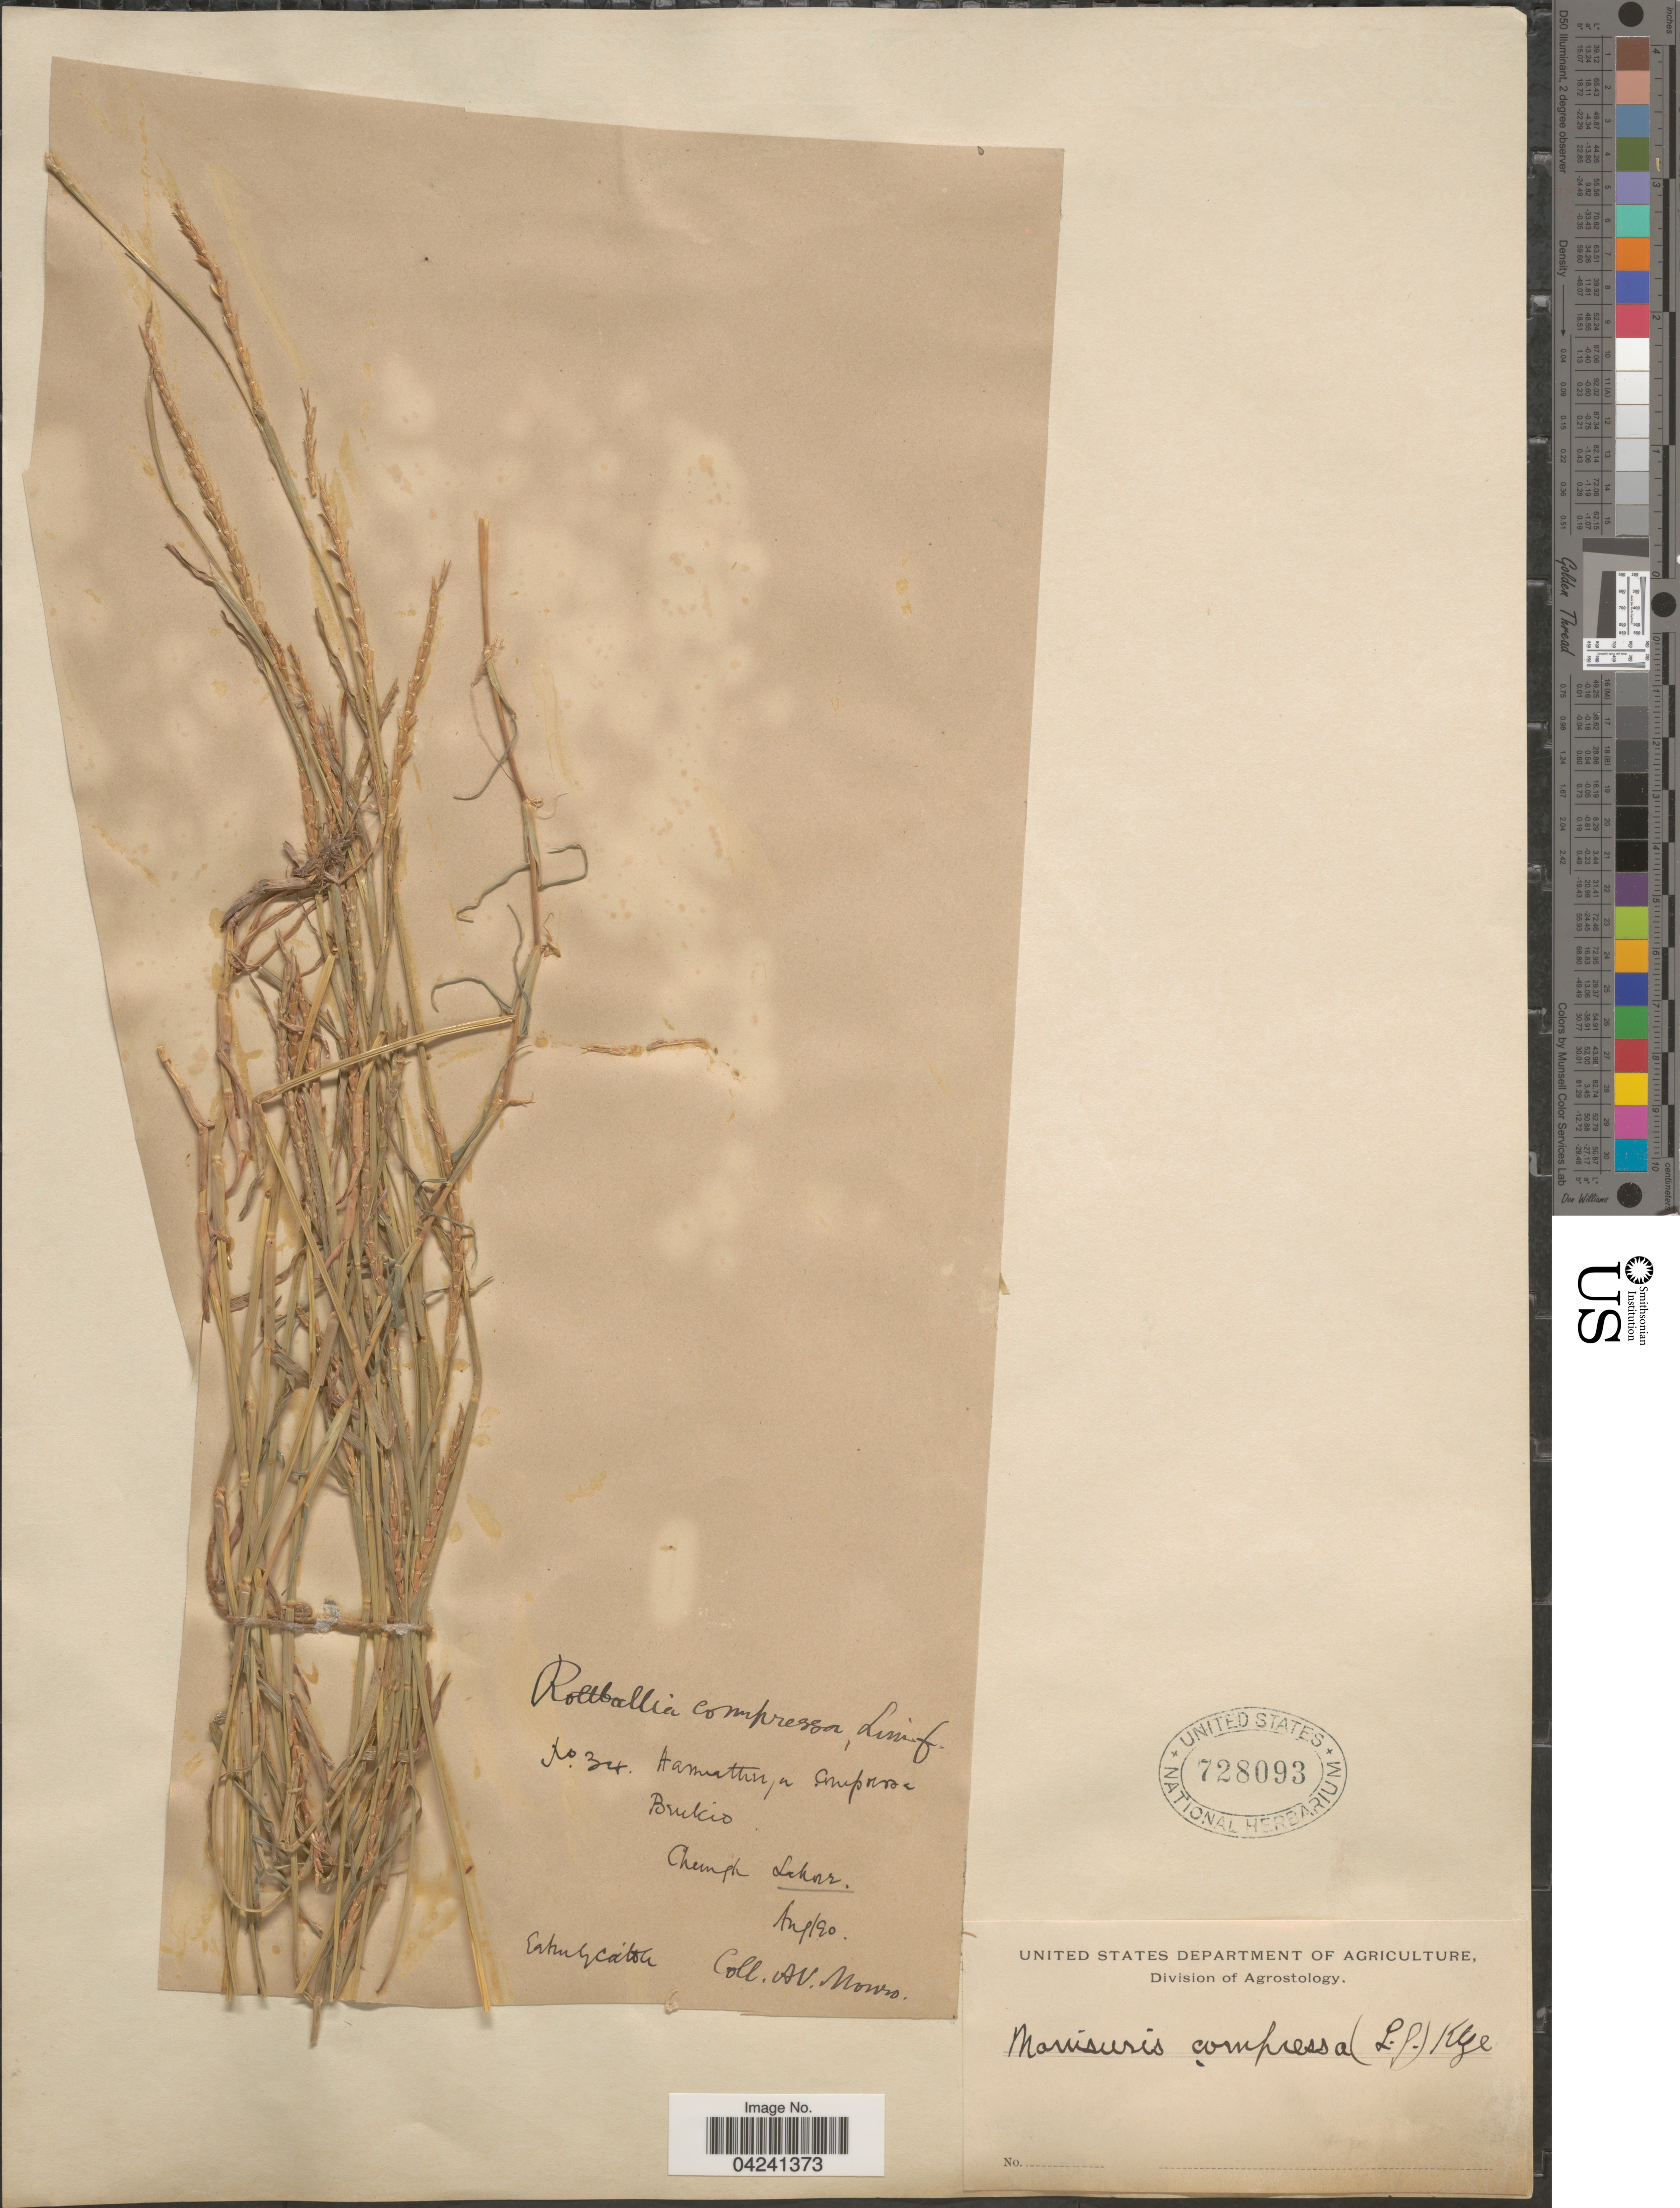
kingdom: Plantae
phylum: Tracheophyta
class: Liliopsida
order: Poales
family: Poaceae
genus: Hemarthria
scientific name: Hemarthria compressa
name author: (L.) R. Br.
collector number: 34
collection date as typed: Transcribed d/m/y: /8/90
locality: Chemph Lehar. [interpreted]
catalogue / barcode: US 728093